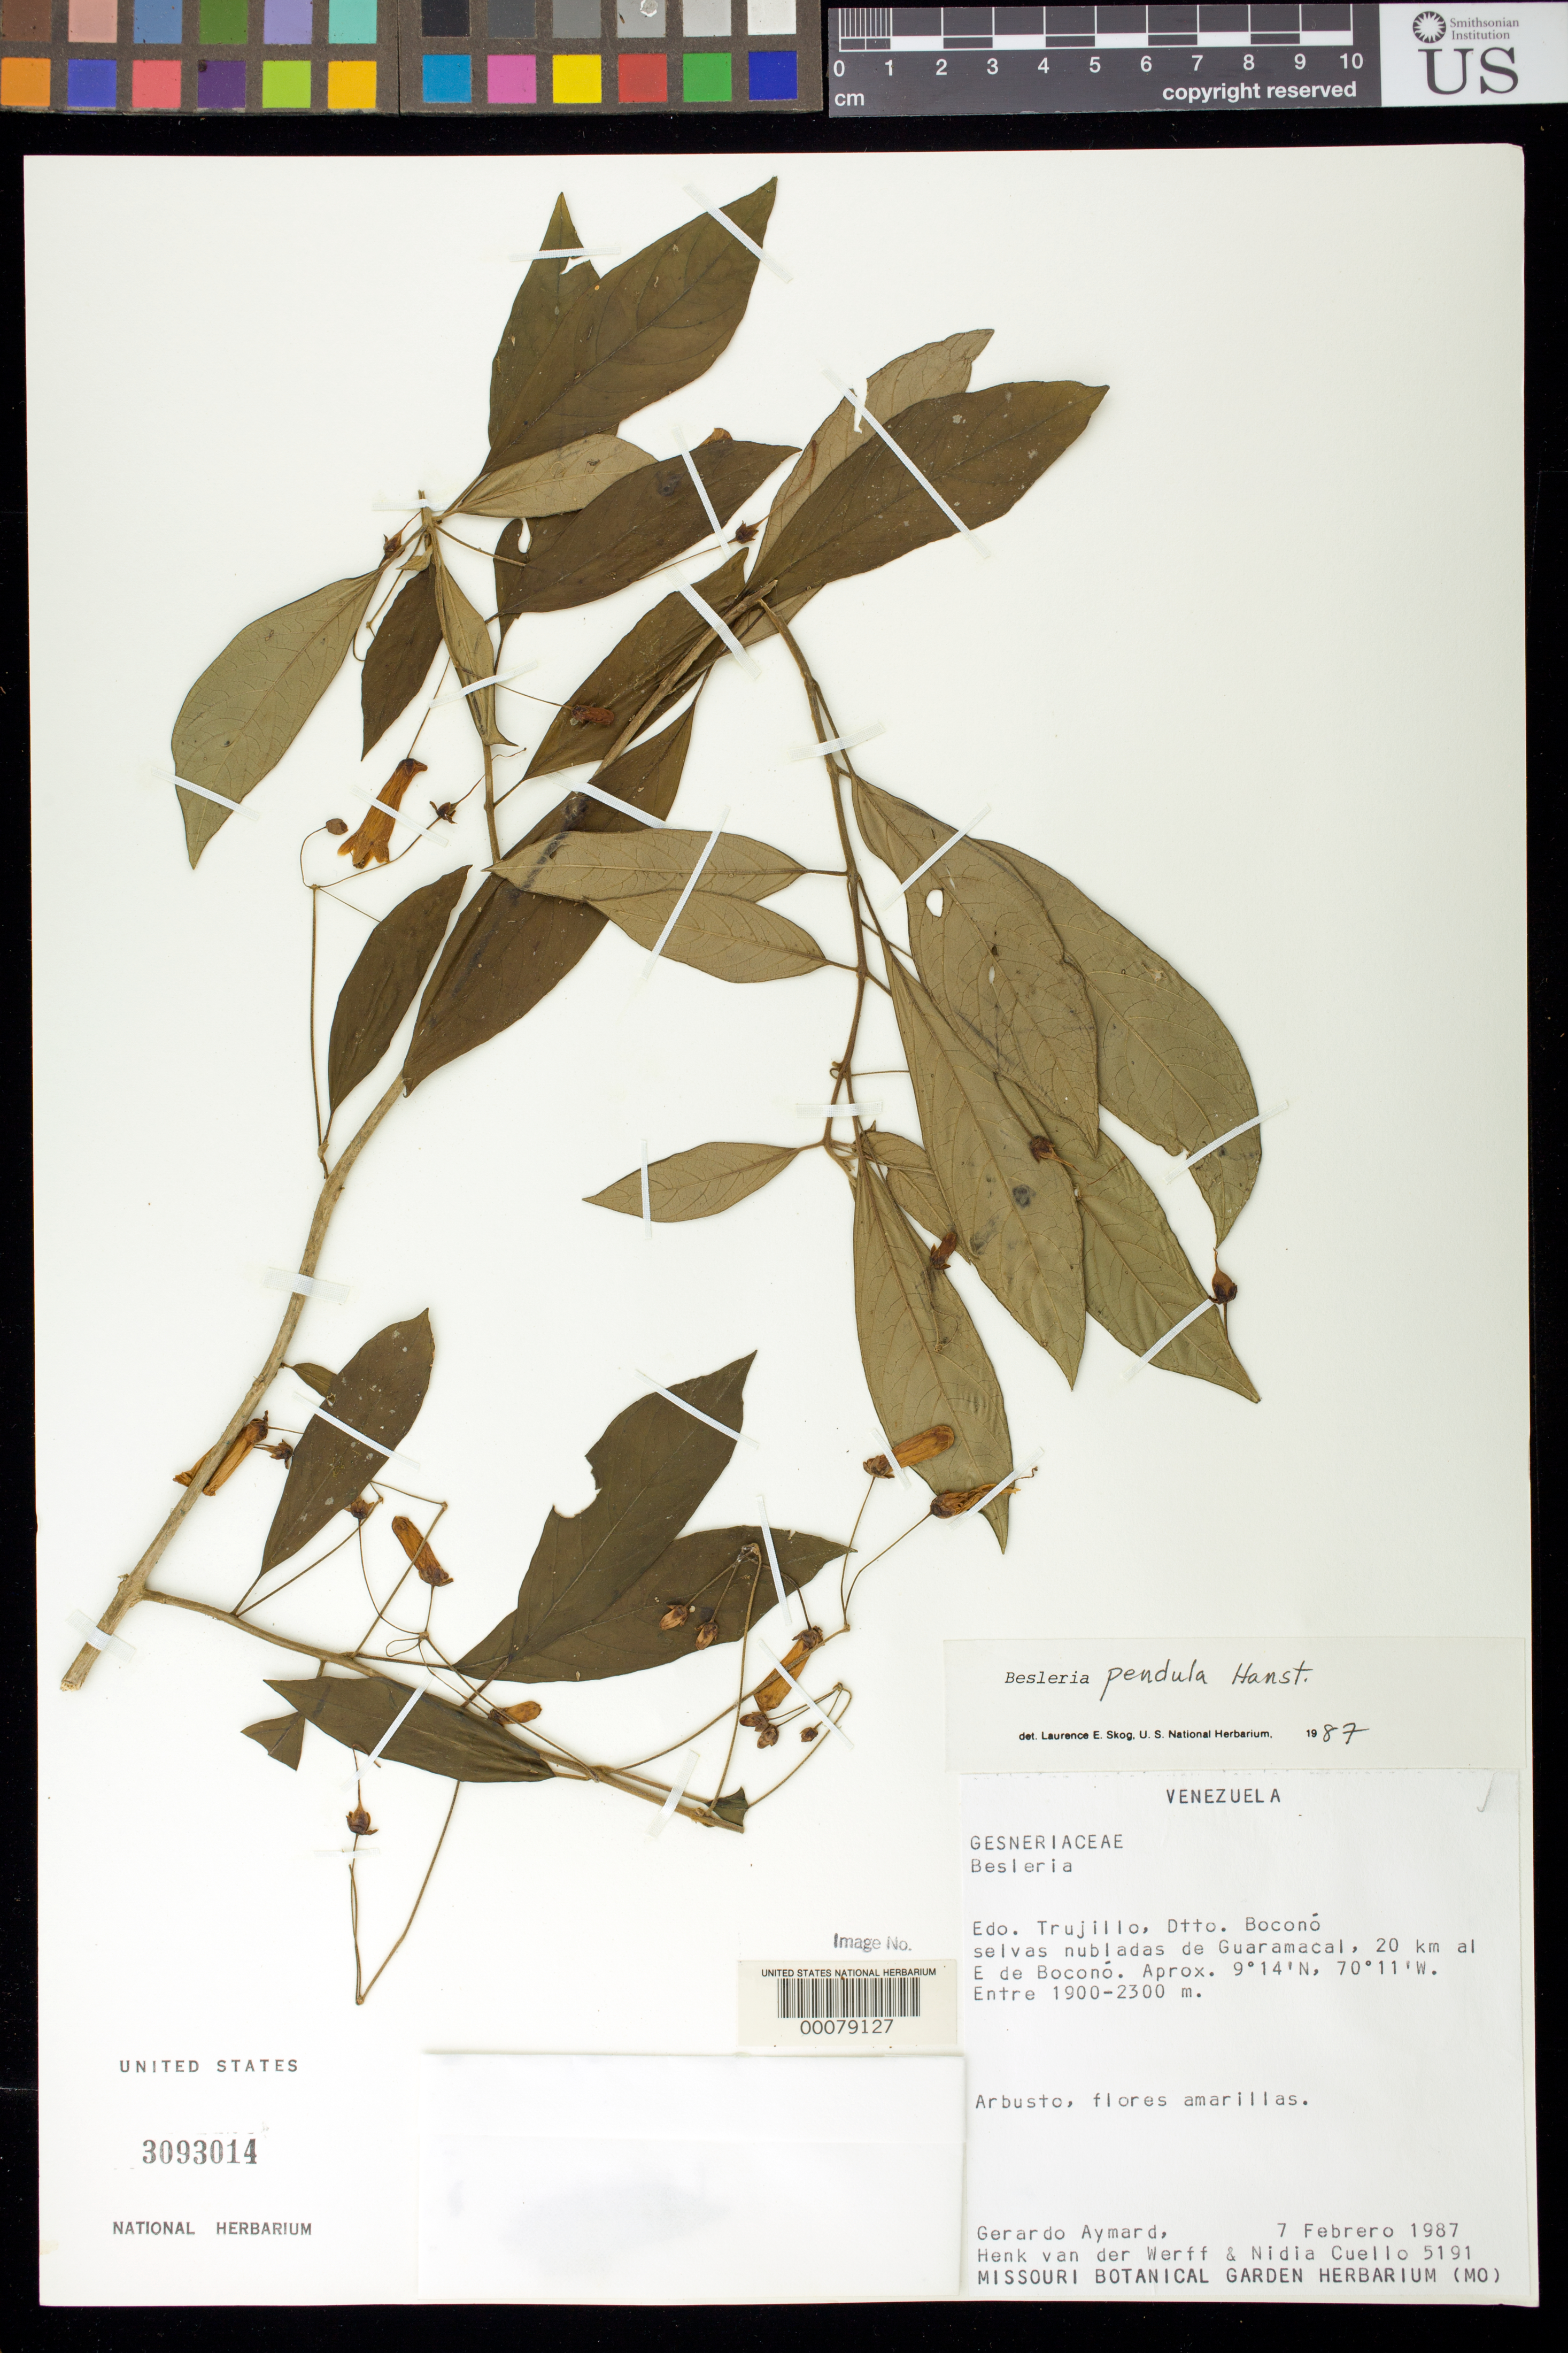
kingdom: Plantae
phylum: Tracheophyta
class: Magnoliopsida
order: Lamiales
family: Gesneriaceae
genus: Besleria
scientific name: Besleria pendula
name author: Hanst.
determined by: Skog, Laurence E.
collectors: G. A. Aymard & et al.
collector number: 5191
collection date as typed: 07 Feb 1987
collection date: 1987-02-07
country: Venezuela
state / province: Trujillo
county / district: Boconó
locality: Guaramacal, 20 km E of Boconó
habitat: Cloud forest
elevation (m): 1900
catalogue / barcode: US 3093014